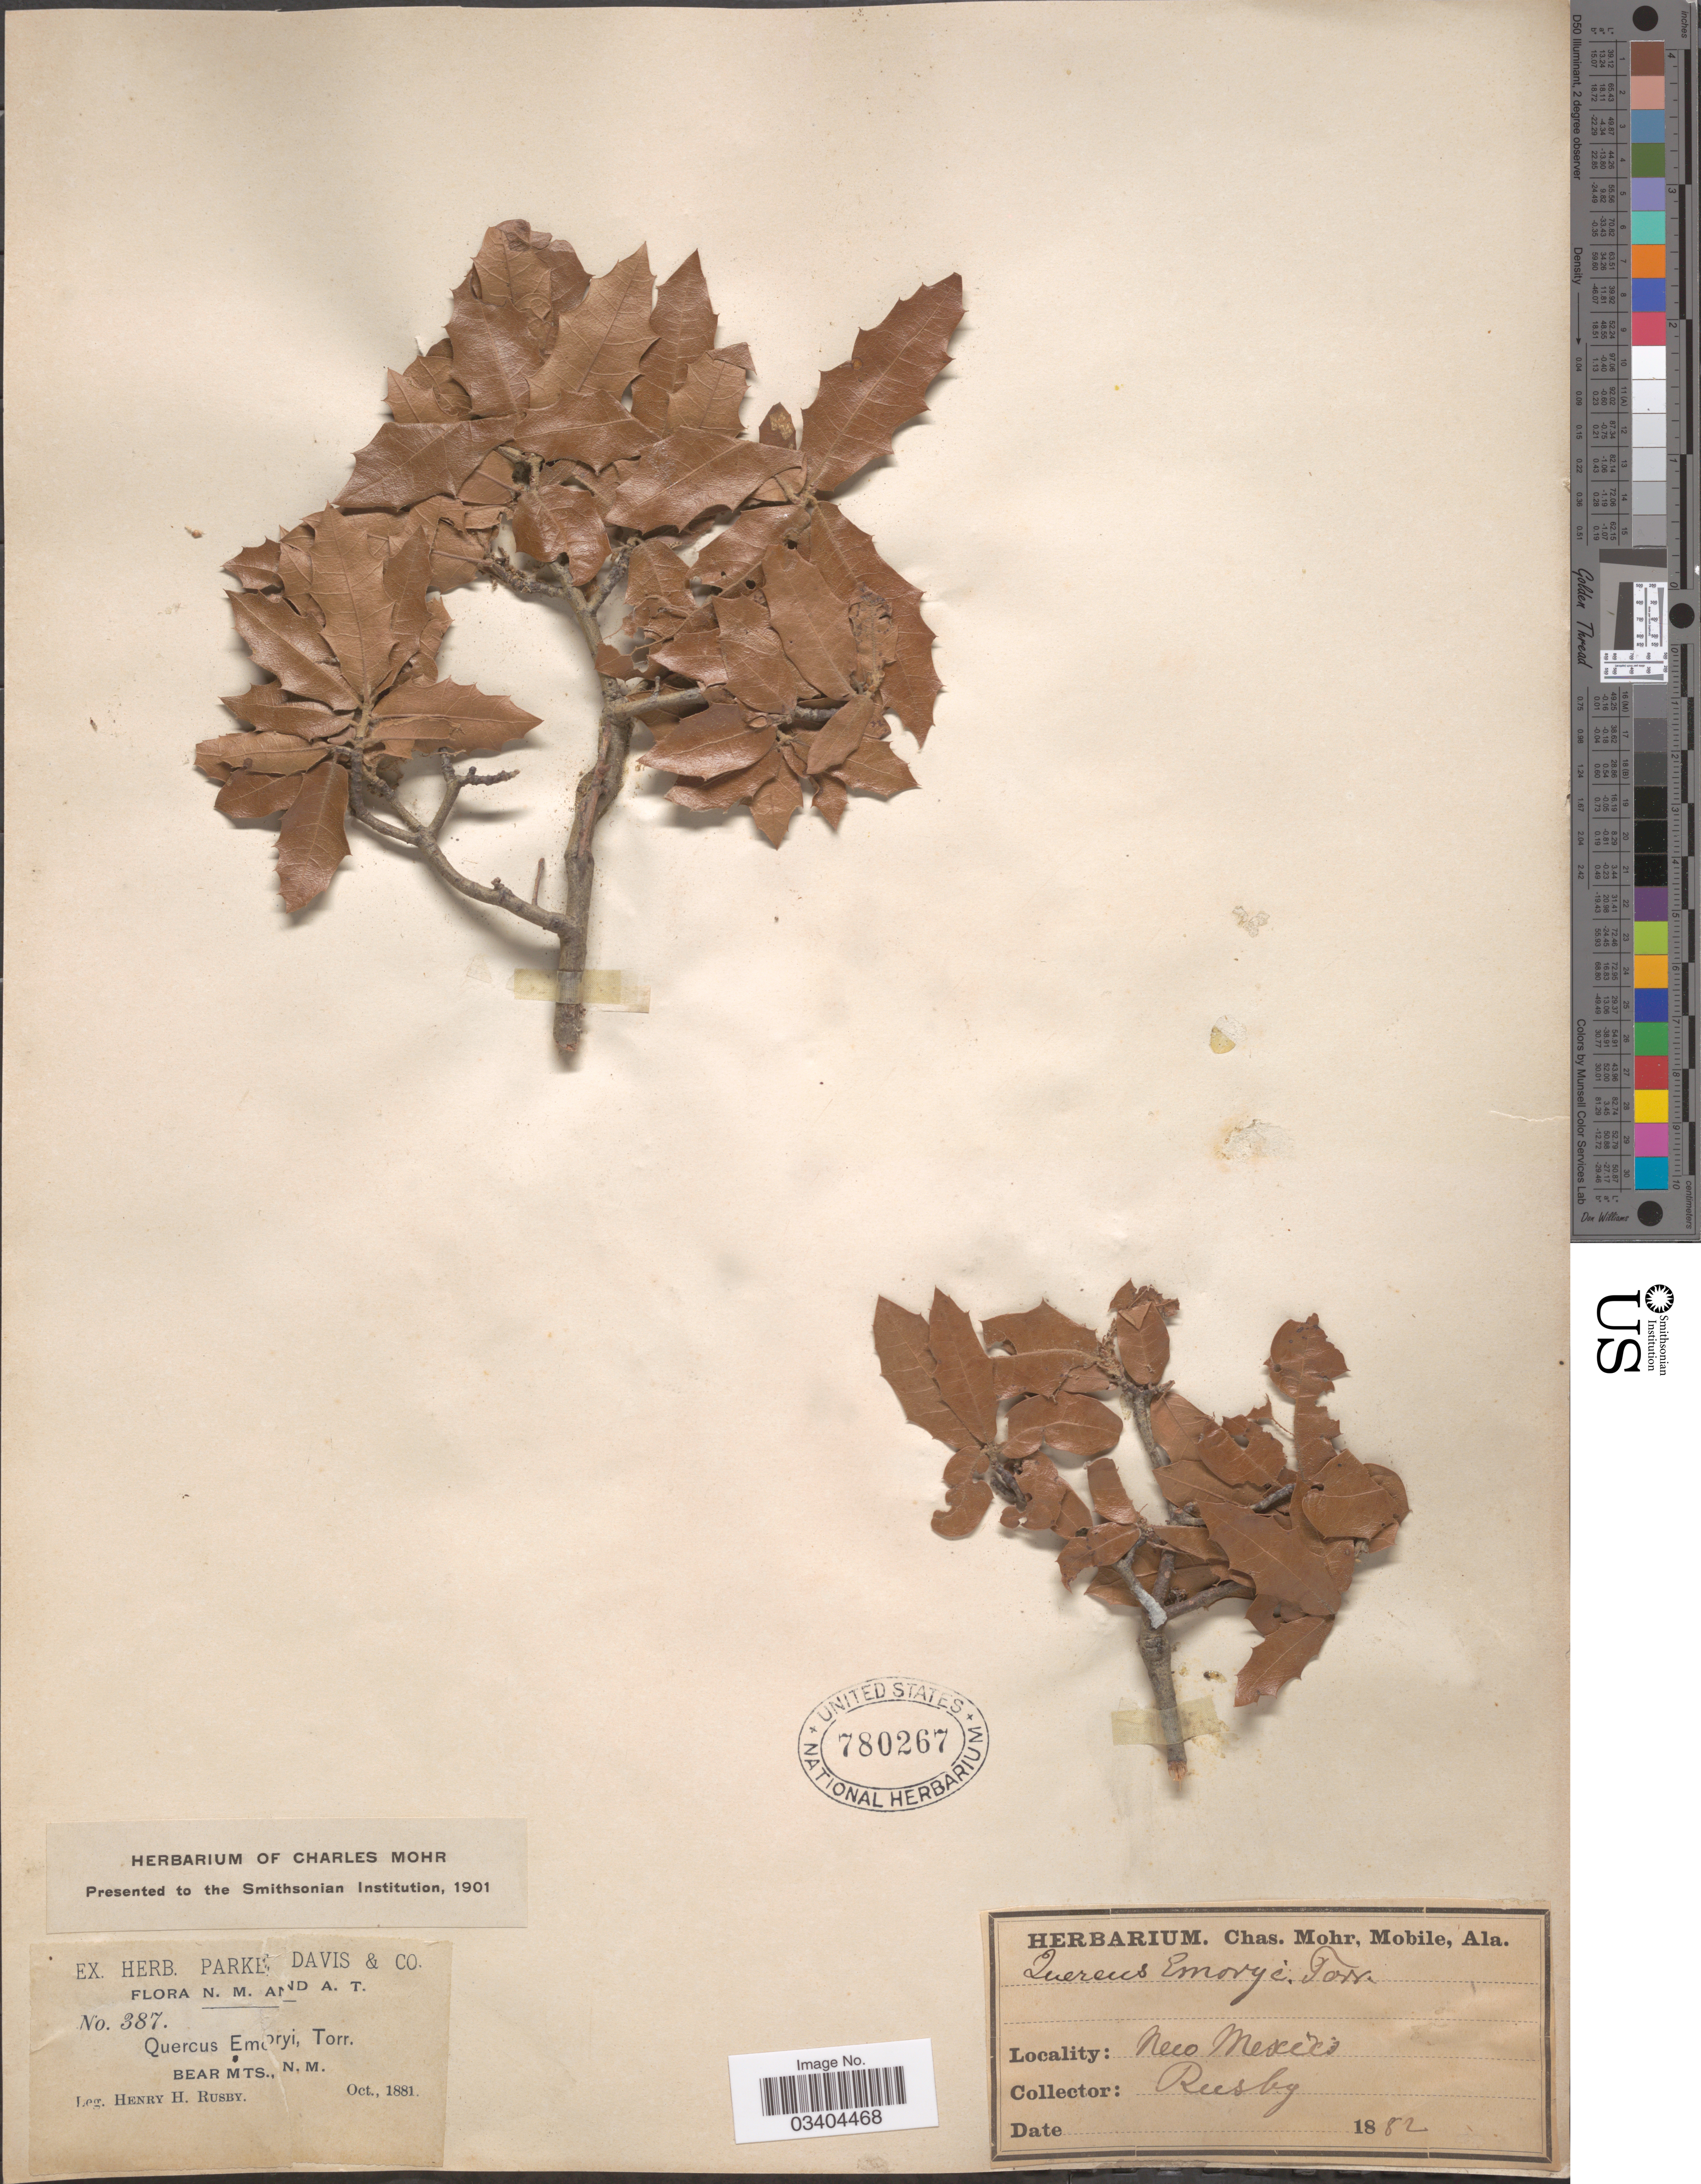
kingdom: Plantae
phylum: Tracheophyta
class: Magnoliopsida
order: Fagales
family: Fagaceae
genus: Quercus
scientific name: Quercus emoryi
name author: Torr. in Emory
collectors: H. H. Rusby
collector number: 387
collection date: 1881-10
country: United States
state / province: New Mexico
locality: Bear Mts., N. M.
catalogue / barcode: US 780267